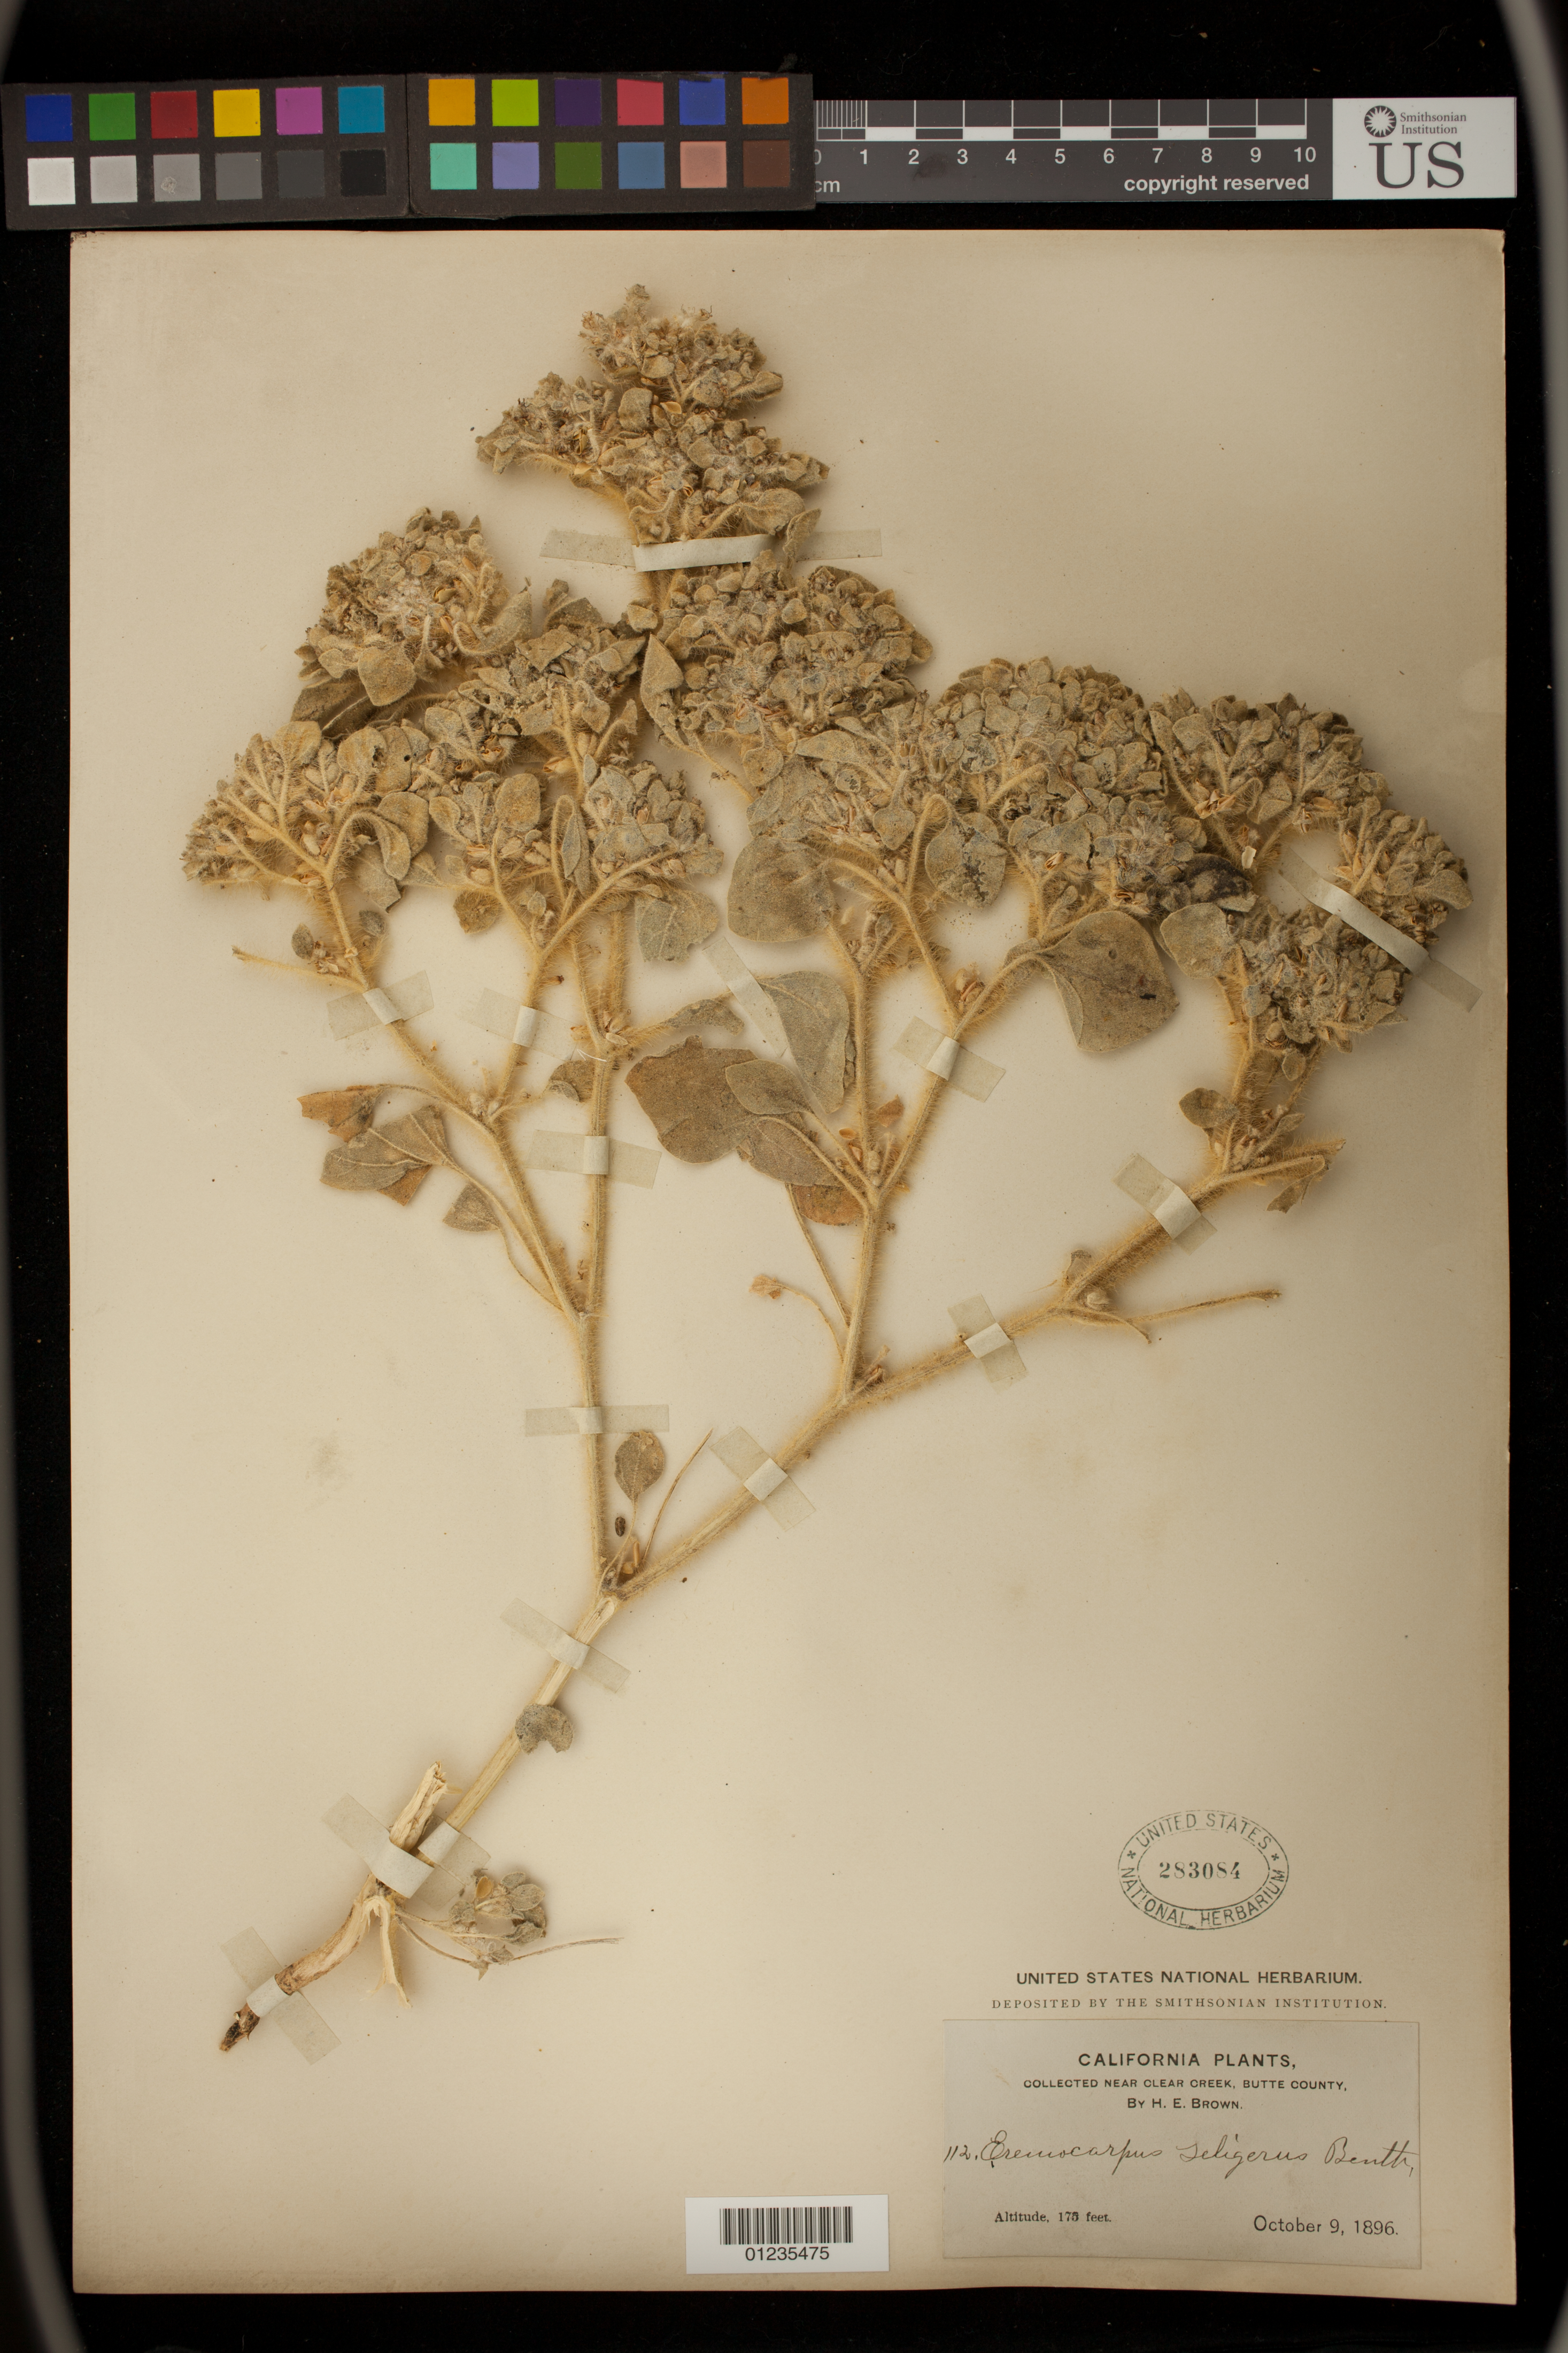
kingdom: Plantae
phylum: Tracheophyta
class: Magnoliopsida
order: Malpighiales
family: Euphorbiaceae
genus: Eremocarpus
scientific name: Eremocarpus setigerus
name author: (Hook.) Benth.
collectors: H. E. Brown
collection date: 1896-10-09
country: United States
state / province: California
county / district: Butte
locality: near Clear Creek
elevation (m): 53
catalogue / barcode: US 283084